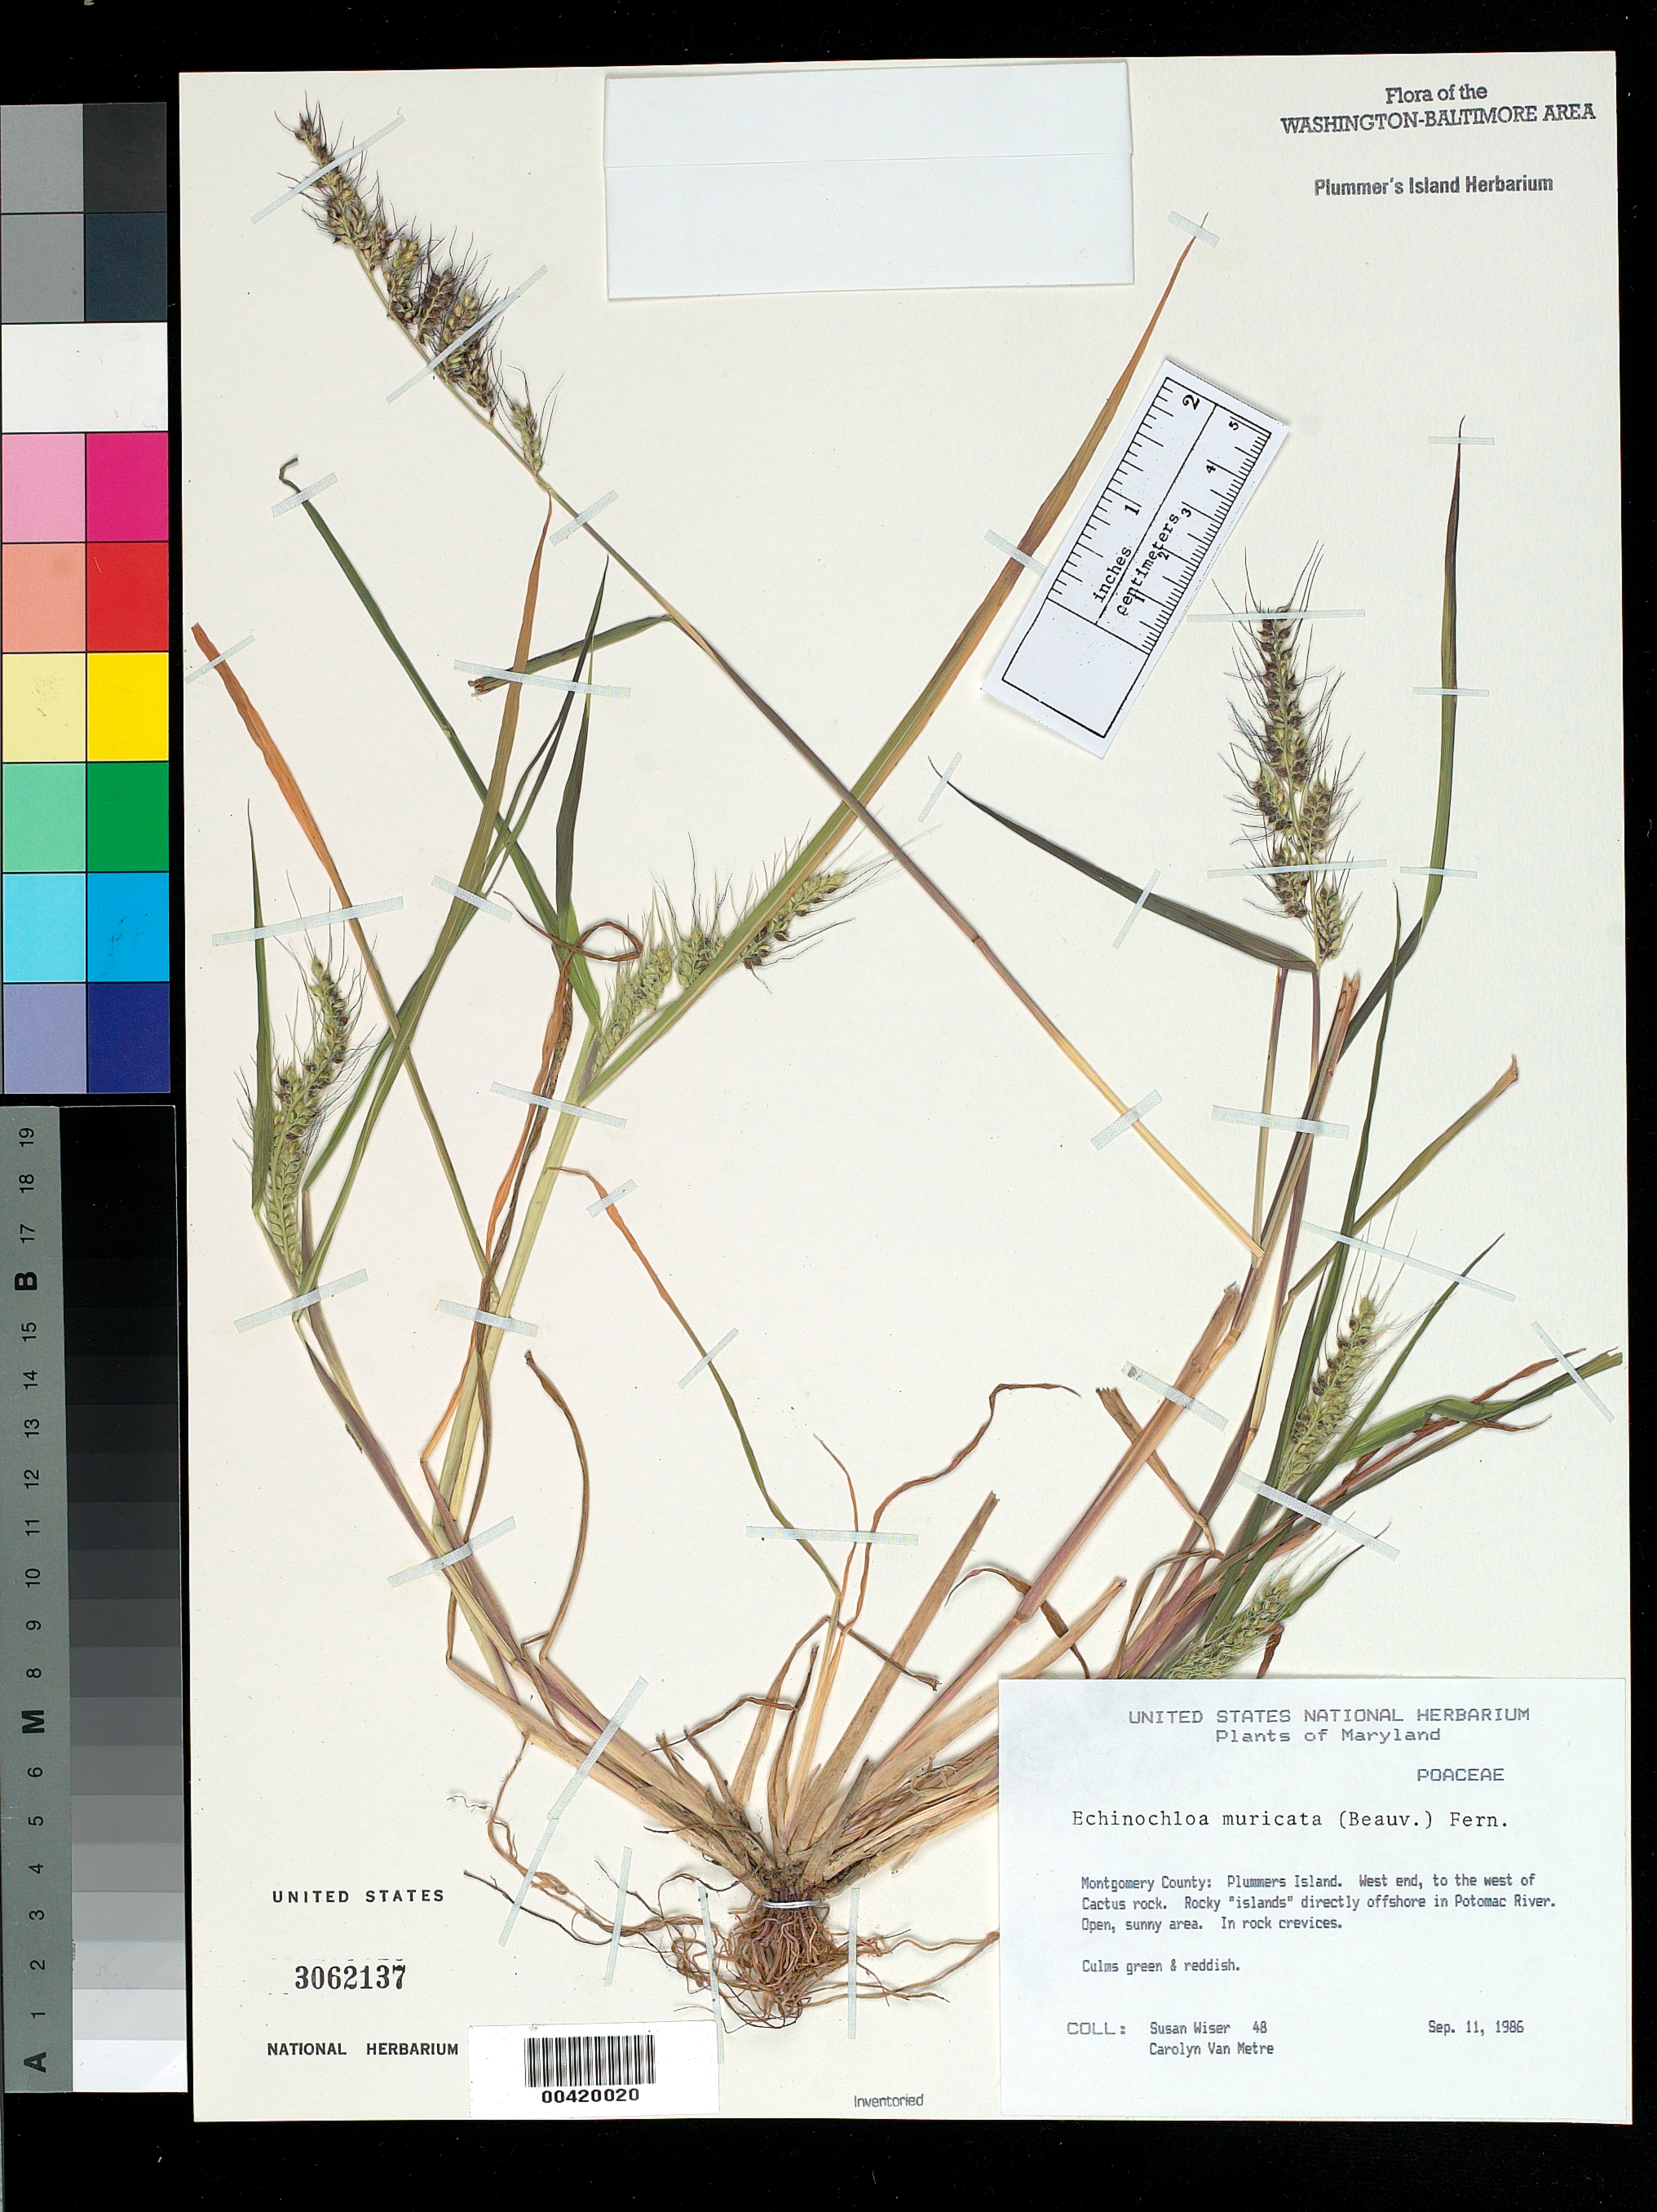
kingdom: Plantae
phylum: Tracheophyta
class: Liliopsida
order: Poales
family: Poaceae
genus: Echinochloa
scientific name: Echinochloa muricata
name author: (P. Beauv.) Fernald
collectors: S. Wiser & C. Van metre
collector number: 48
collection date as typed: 11 Sep 1986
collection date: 1986-09-11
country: United States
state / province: Maryland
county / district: Montgomery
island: Plummers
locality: Plummer's Island; west end, west of Cactus Rock. Rocky "islands" directly offshore in river C. & O. Canal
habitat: Open sunny area. in rock crevices.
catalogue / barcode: US 3062137